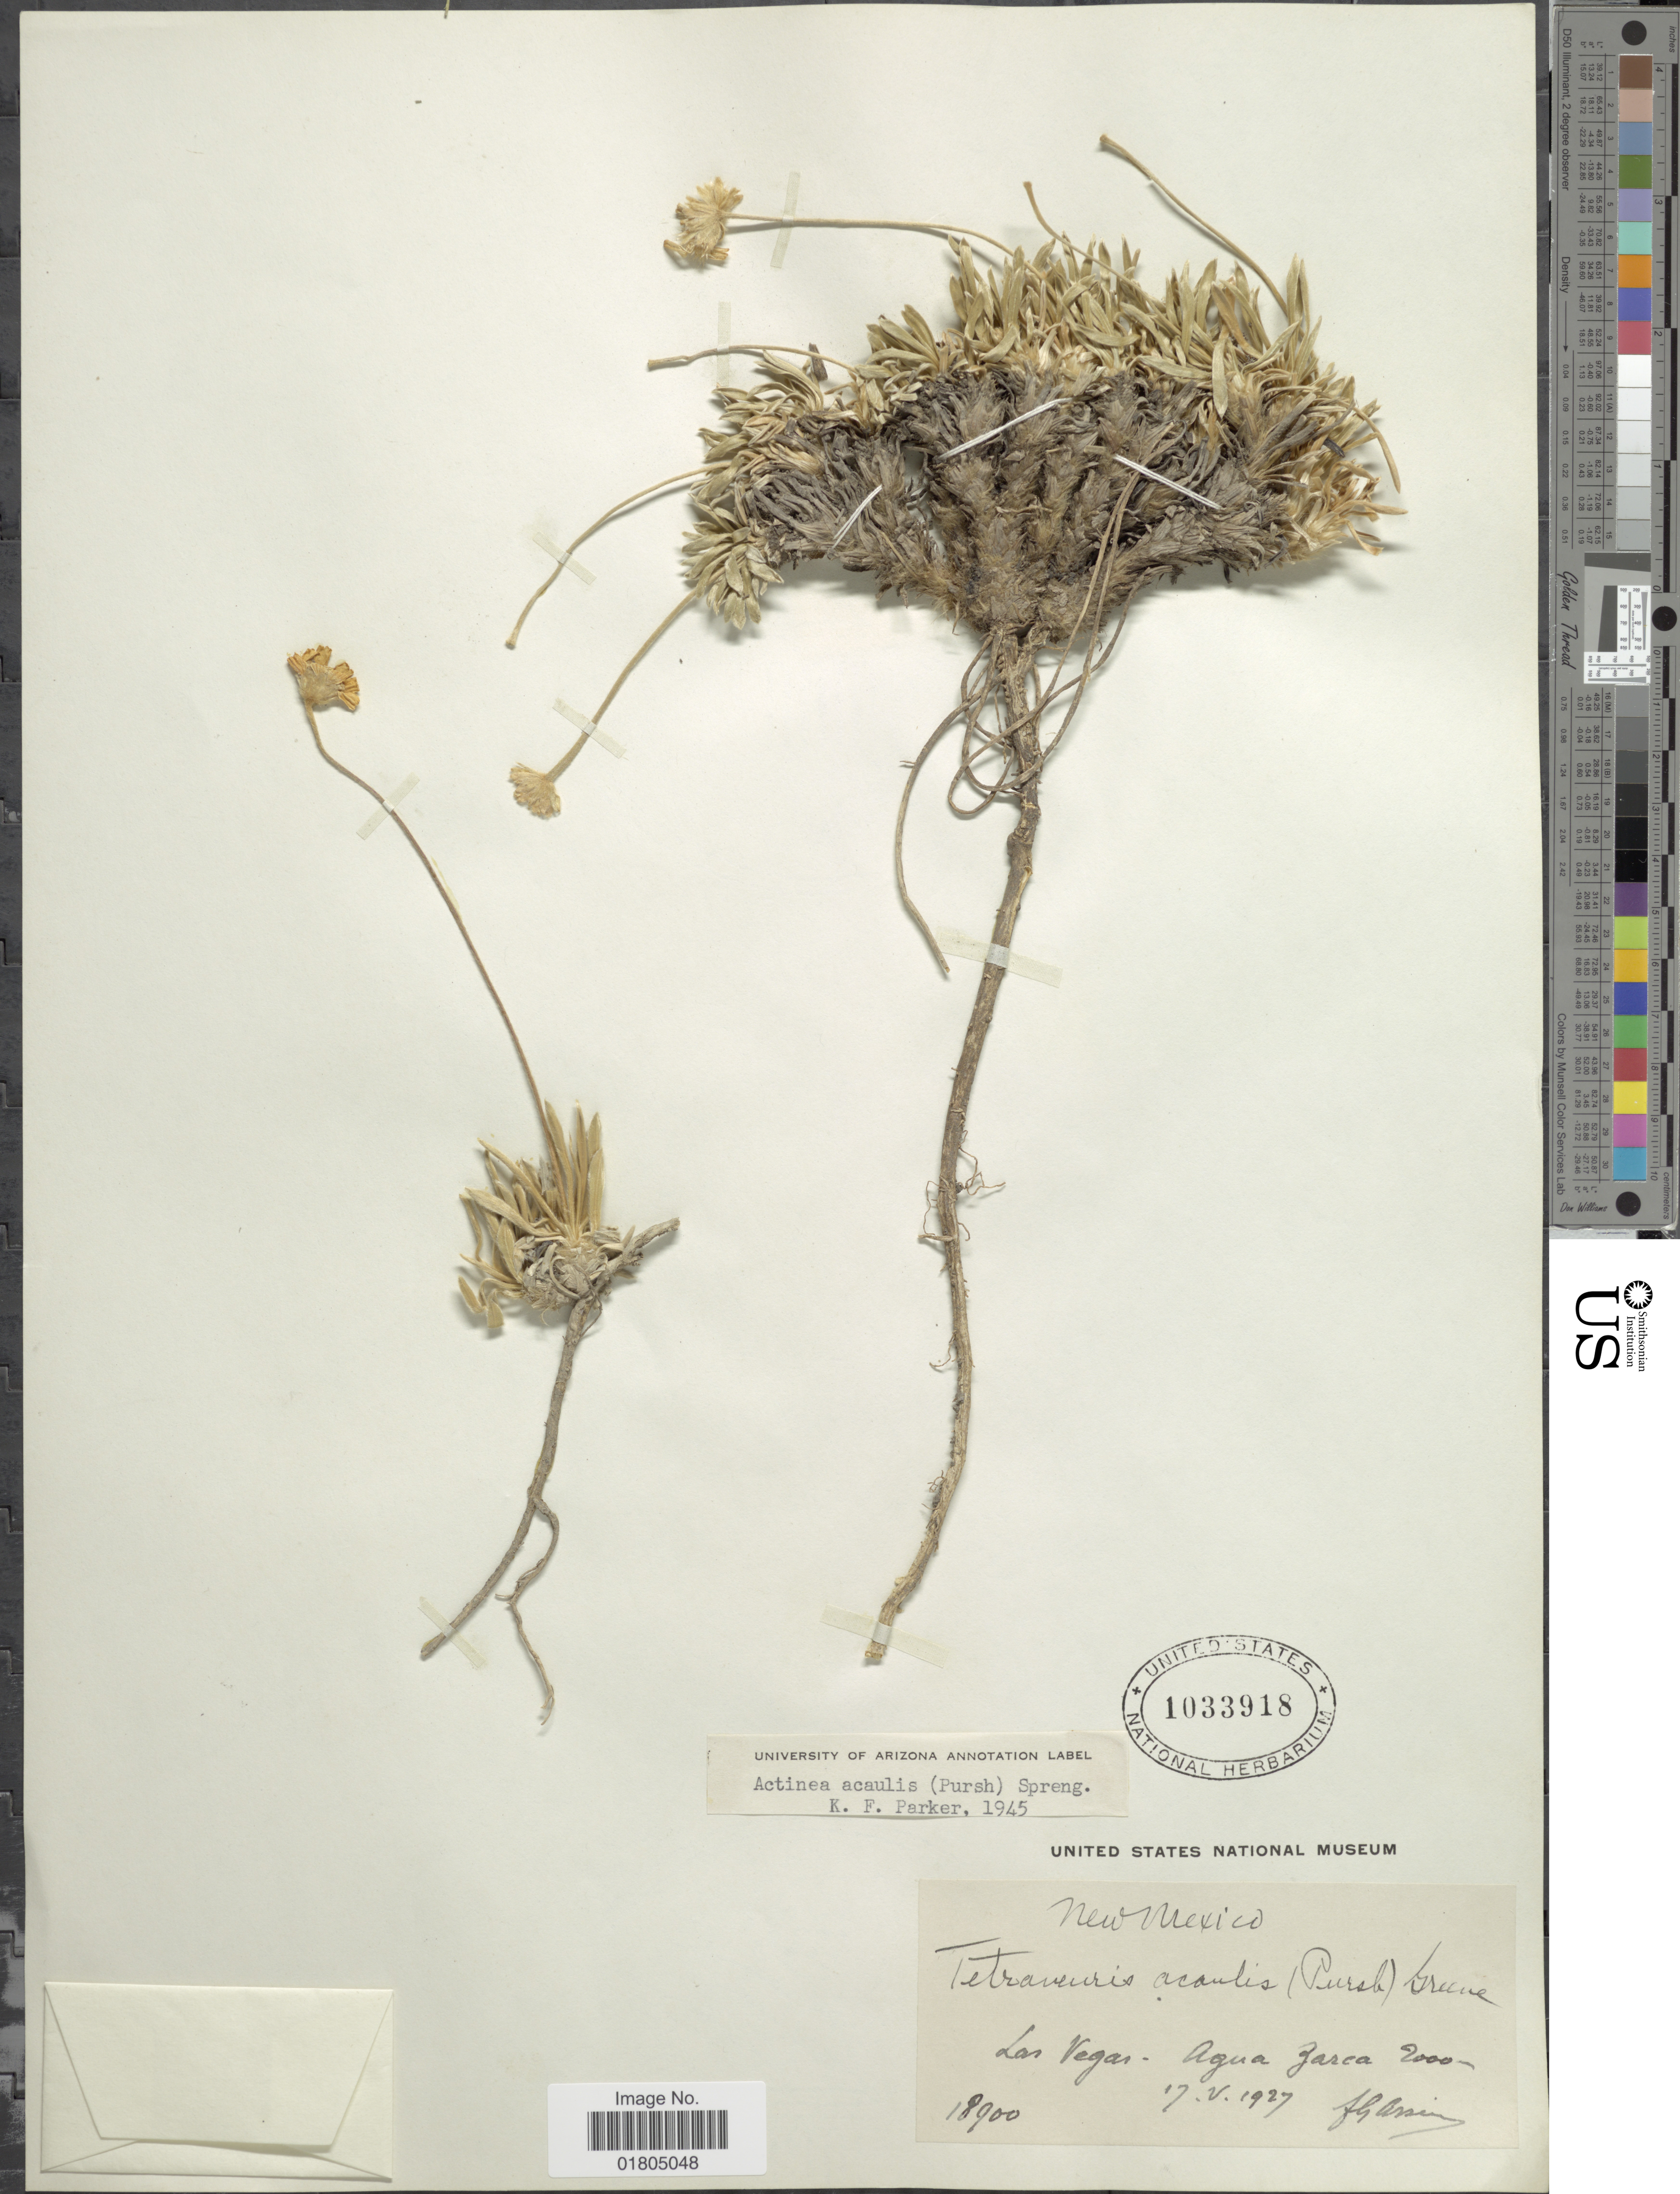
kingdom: Plantae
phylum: Tracheophyta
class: Magnoliopsida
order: Asterales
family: Asteraceae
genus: Actinea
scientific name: Actinea acaulis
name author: (Pursh) Spreng.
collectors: Bro. G. Arsène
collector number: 18900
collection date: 1927-05-17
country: United States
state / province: New Mexico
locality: Las Vegas, Agua Zarca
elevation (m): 2000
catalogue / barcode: US 1033918